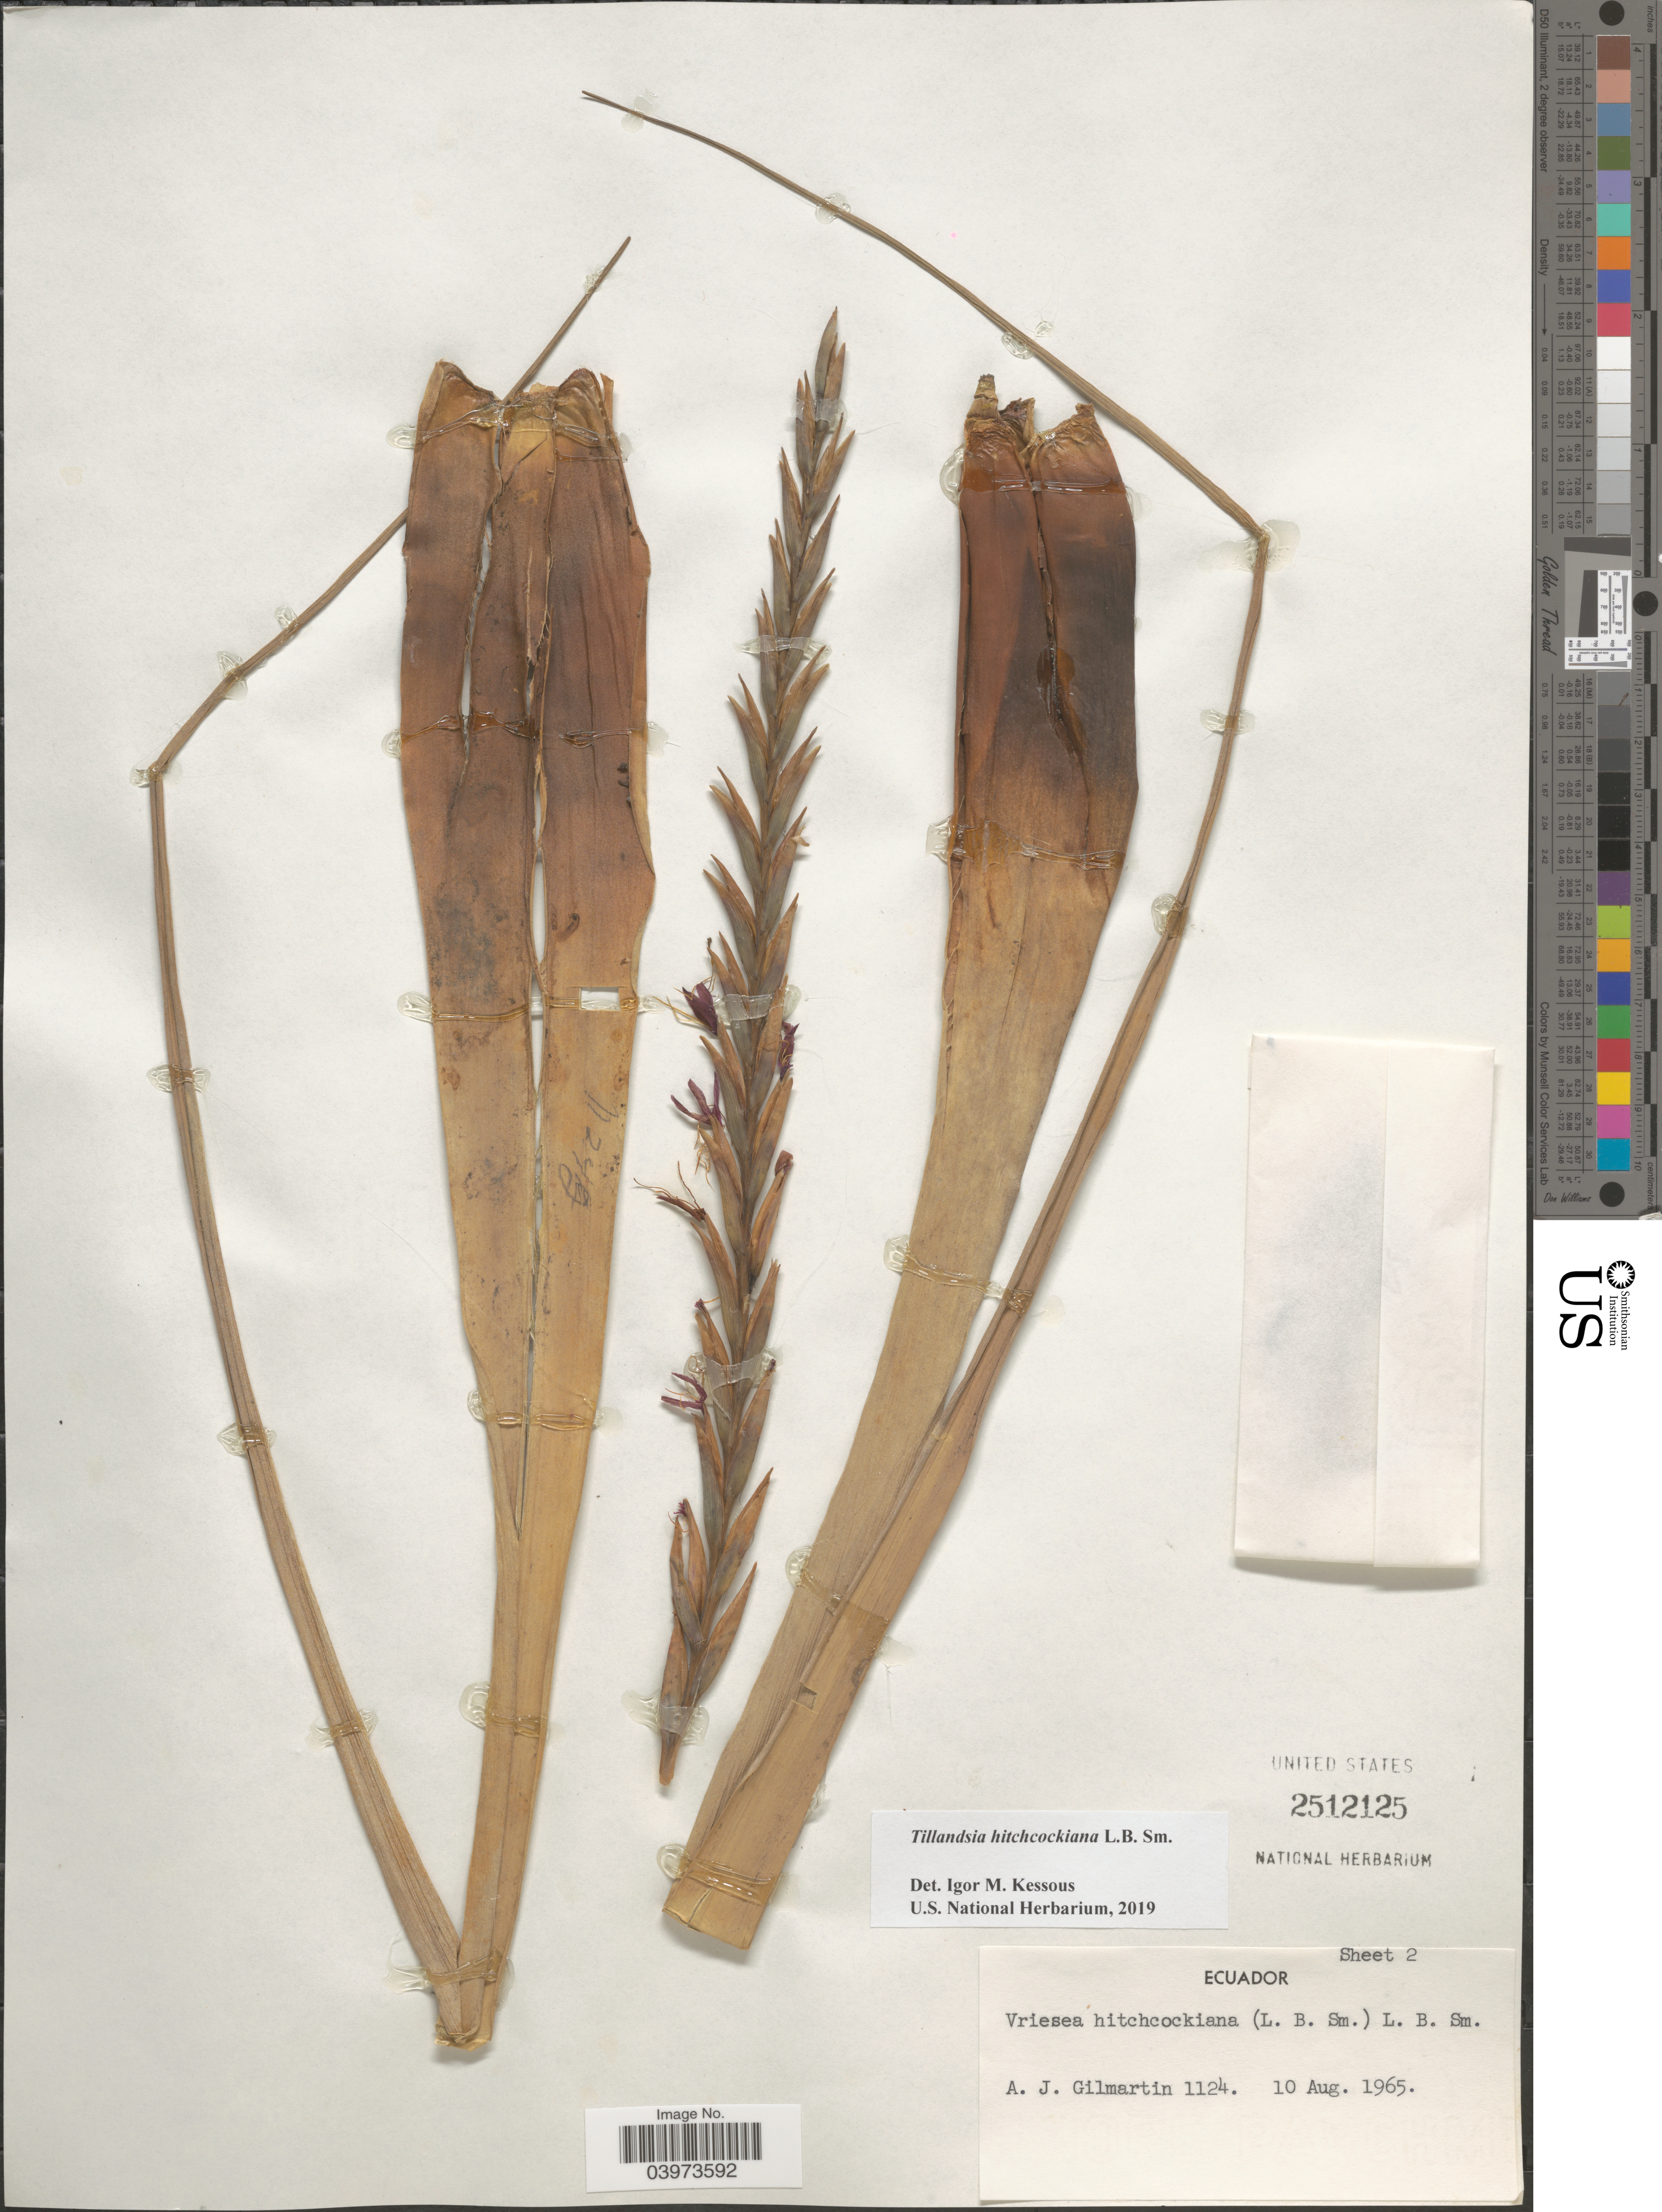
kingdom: Plantae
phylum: Tracheophyta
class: Liliopsida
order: Poales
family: Bromeliaceae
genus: Tillandsia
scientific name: Tillandsia hitchcockiana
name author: L.B. Sm.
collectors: A. J. Gilmartin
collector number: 1124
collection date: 1965-08-10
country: Ecuador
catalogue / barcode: US 2512125